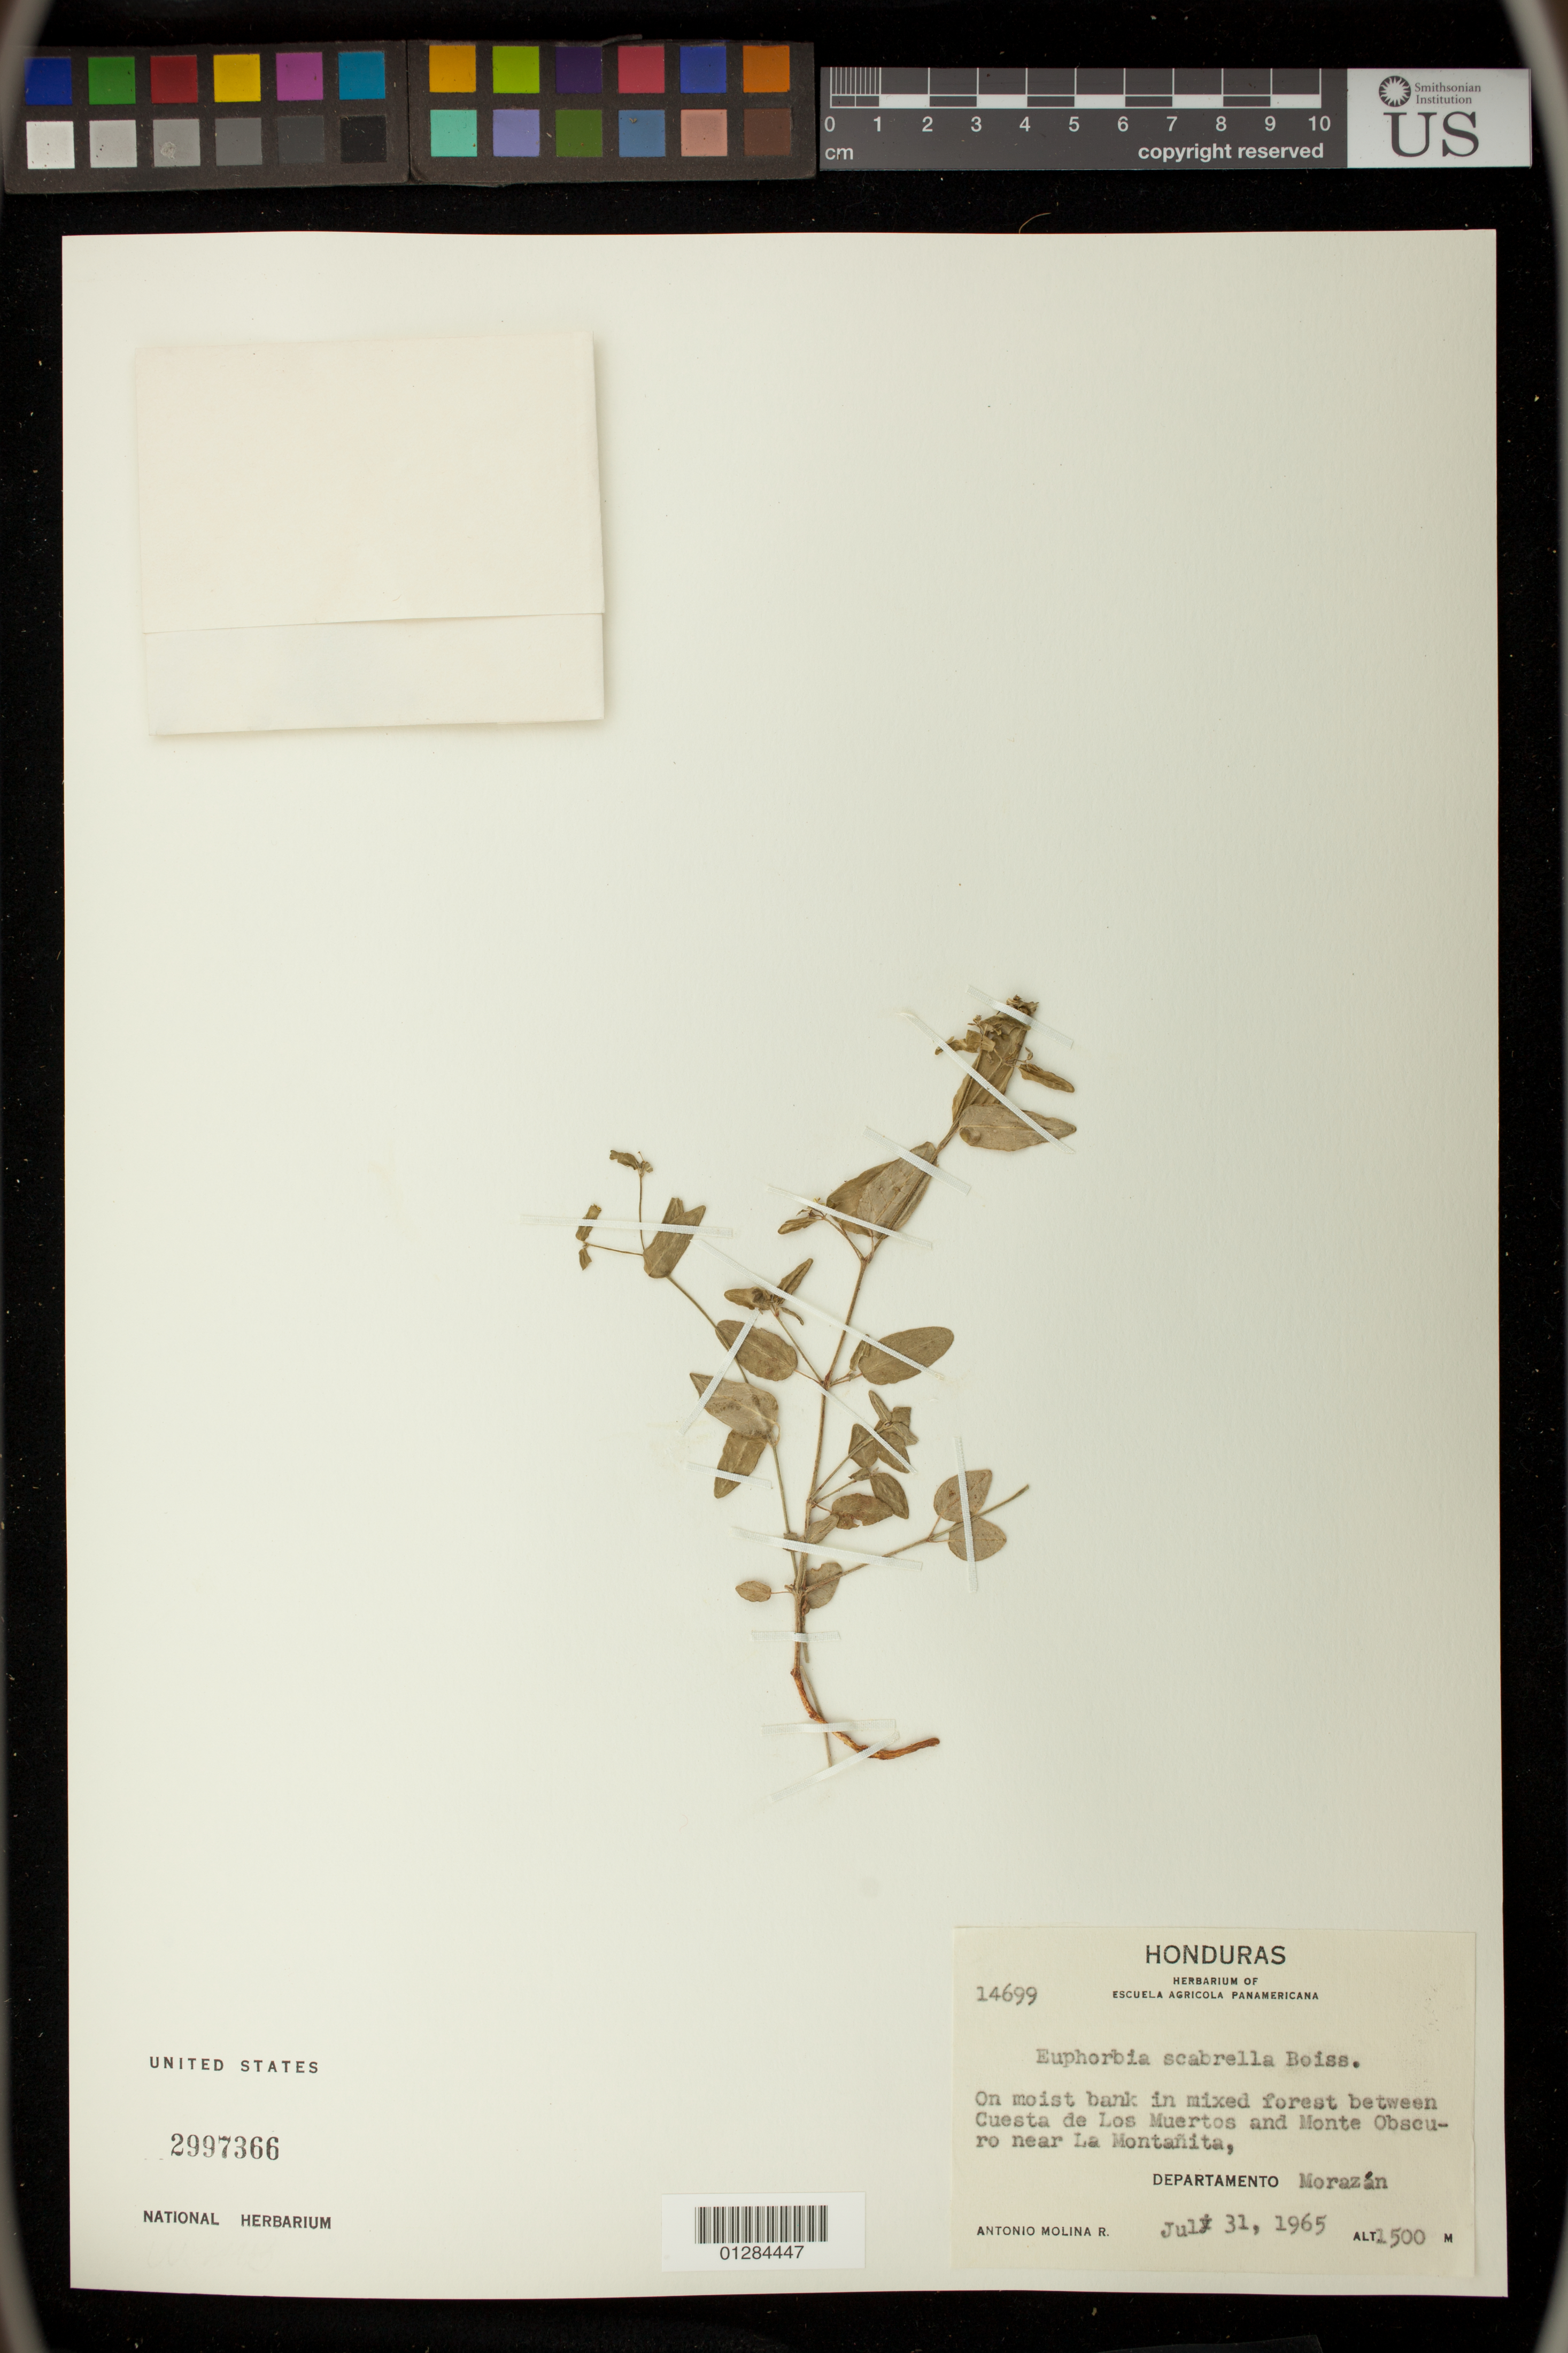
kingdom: Plantae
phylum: Tracheophyta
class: Magnoliopsida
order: Malpighiales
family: Euphorbiaceae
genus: Euphorbia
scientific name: Euphorbia triphylla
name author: (Klotzsch & Garcke) Oudejans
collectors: A. Molina R.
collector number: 14699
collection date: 1965-07-31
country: Honduras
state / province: Fco. Morazán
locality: Between Cuesta de Los Muertos and Monte Obscuro near La Montanita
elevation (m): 1500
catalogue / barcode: US 2997366